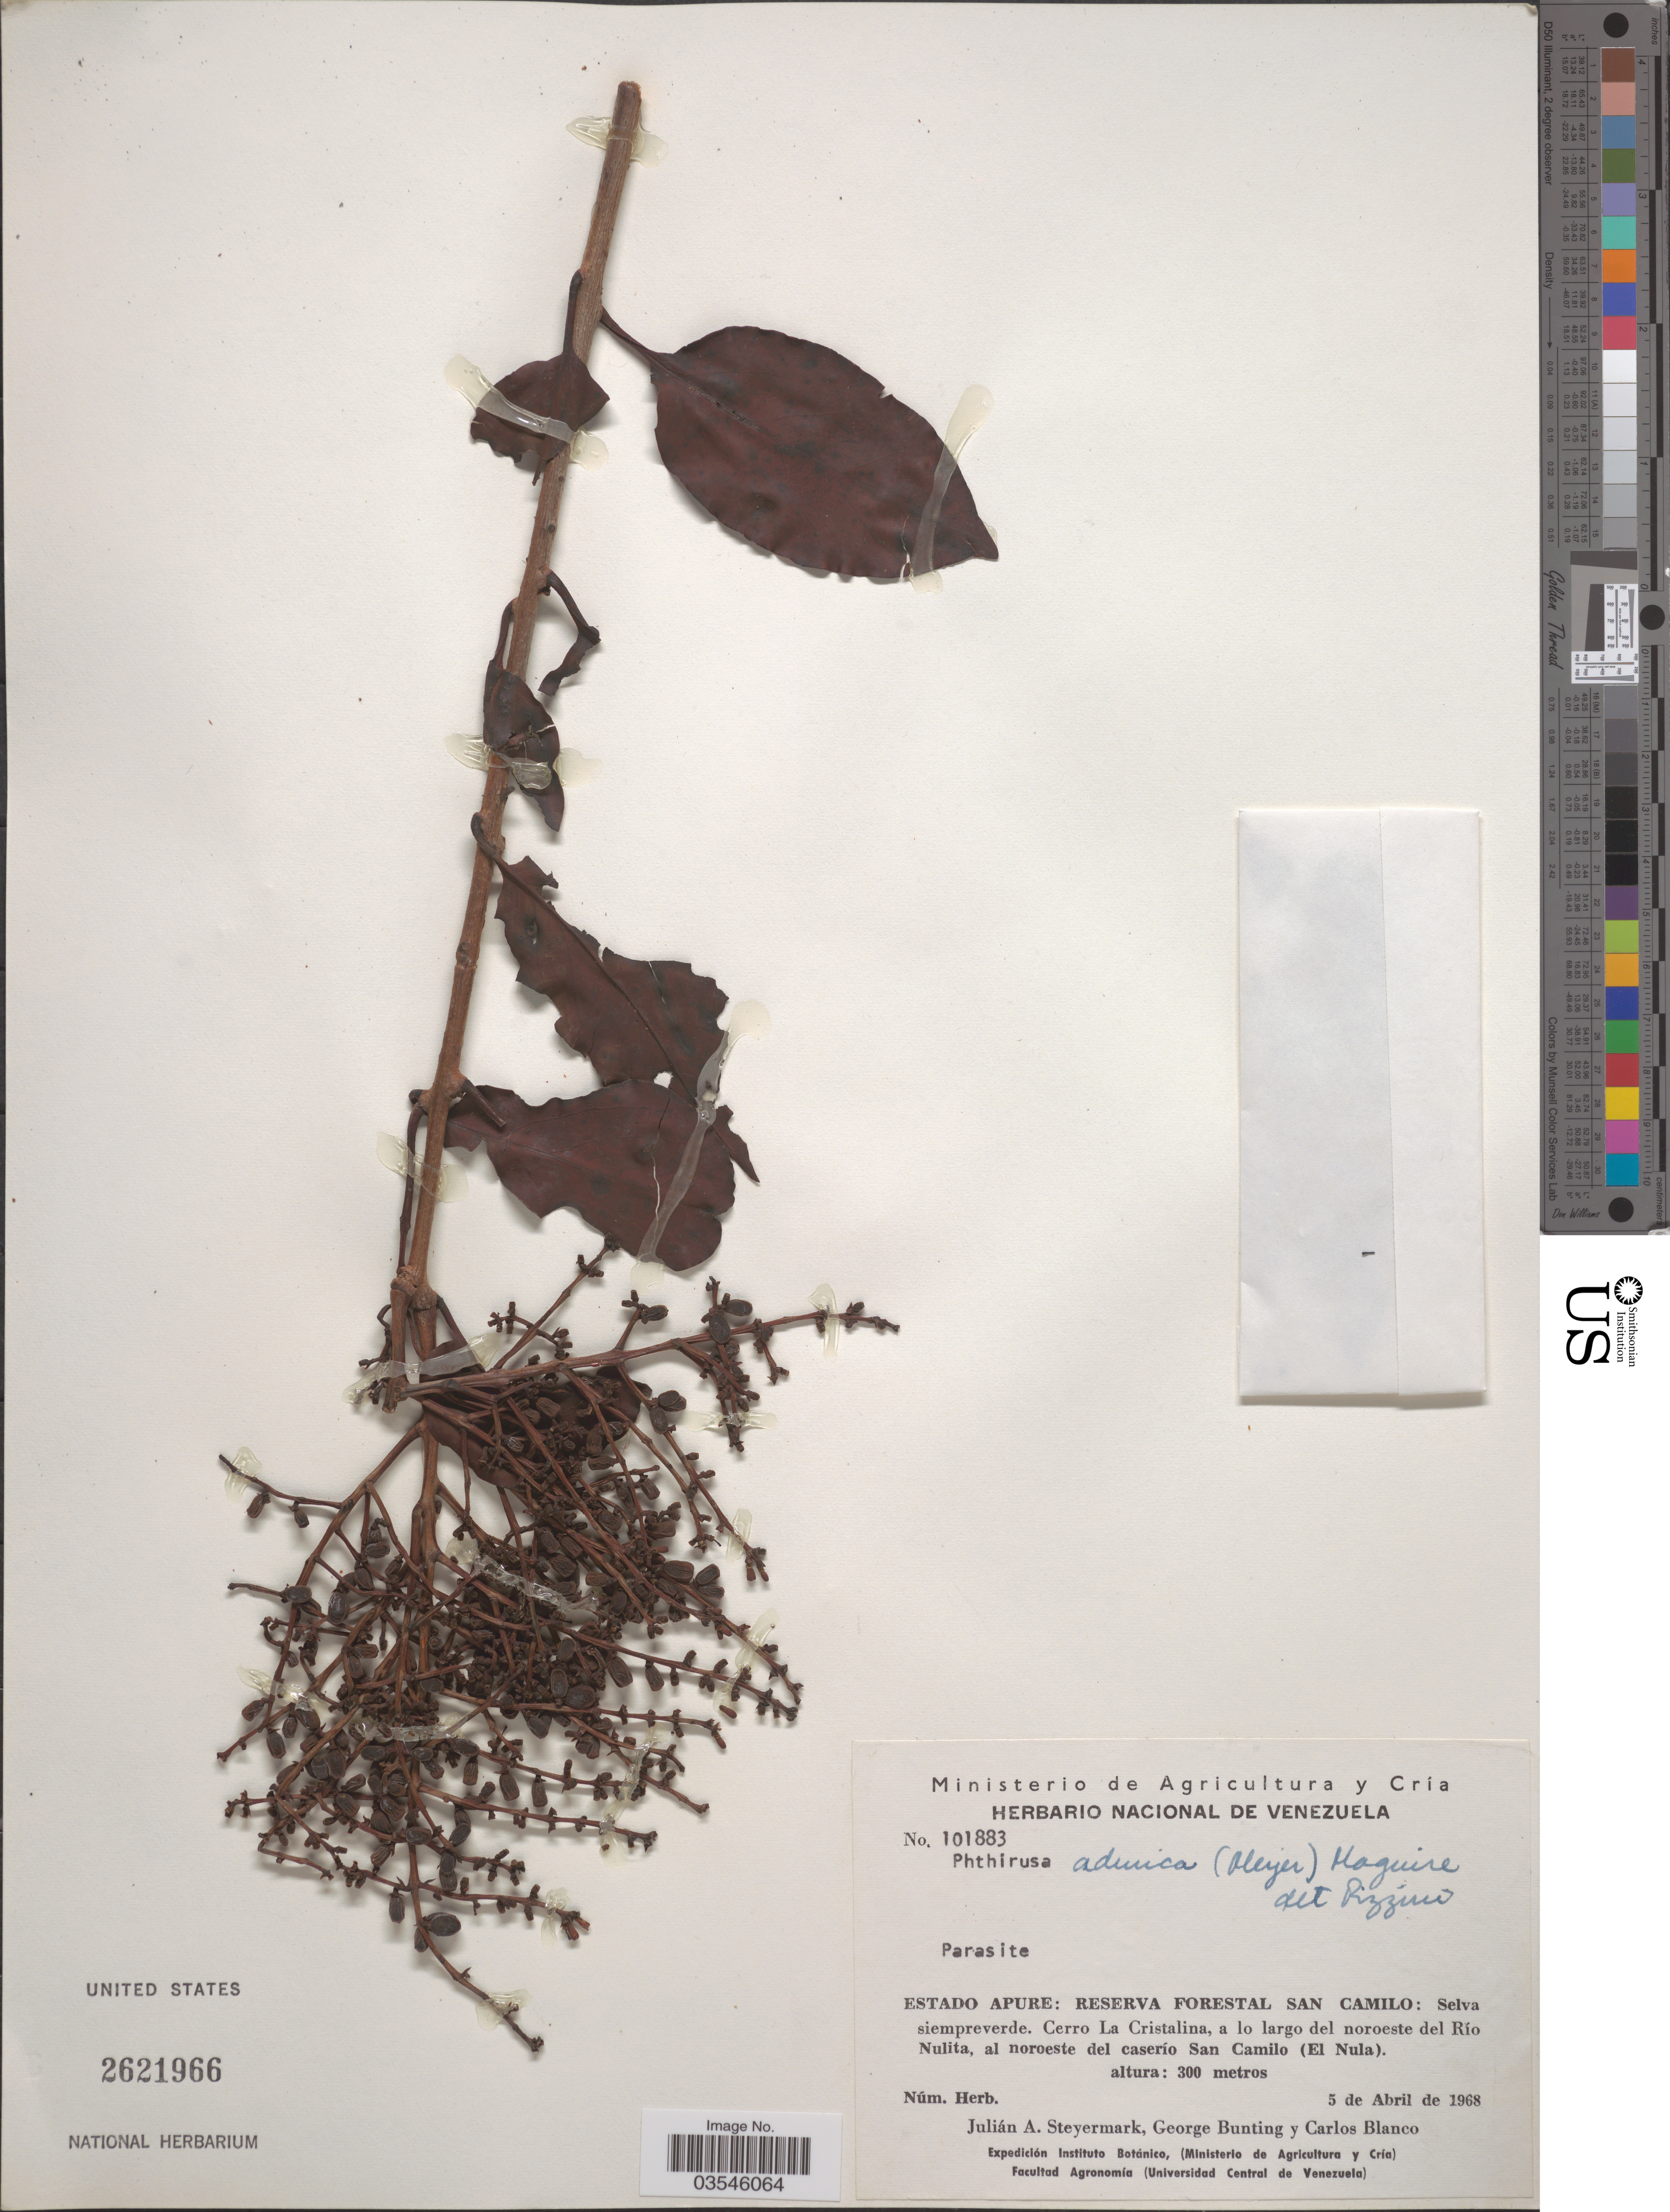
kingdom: Plantae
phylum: Tracheophyta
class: Magnoliopsida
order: Santalales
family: Loranthaceae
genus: Phthirusa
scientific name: Phthirusa adunca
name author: (G. Mey.) Maguire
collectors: J. Steyermark, G. S. Bunting & C. Blanco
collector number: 101883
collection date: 1968-04-05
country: Venezuela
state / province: Apure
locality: Reserva Forestal San Camilo: Selva siempreverde. Cerro La Cristalina, a lo largo del noroeste del Río Nulita, al noroeste del caserío San Camilo (El Nula).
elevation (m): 300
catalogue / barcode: US 2621966